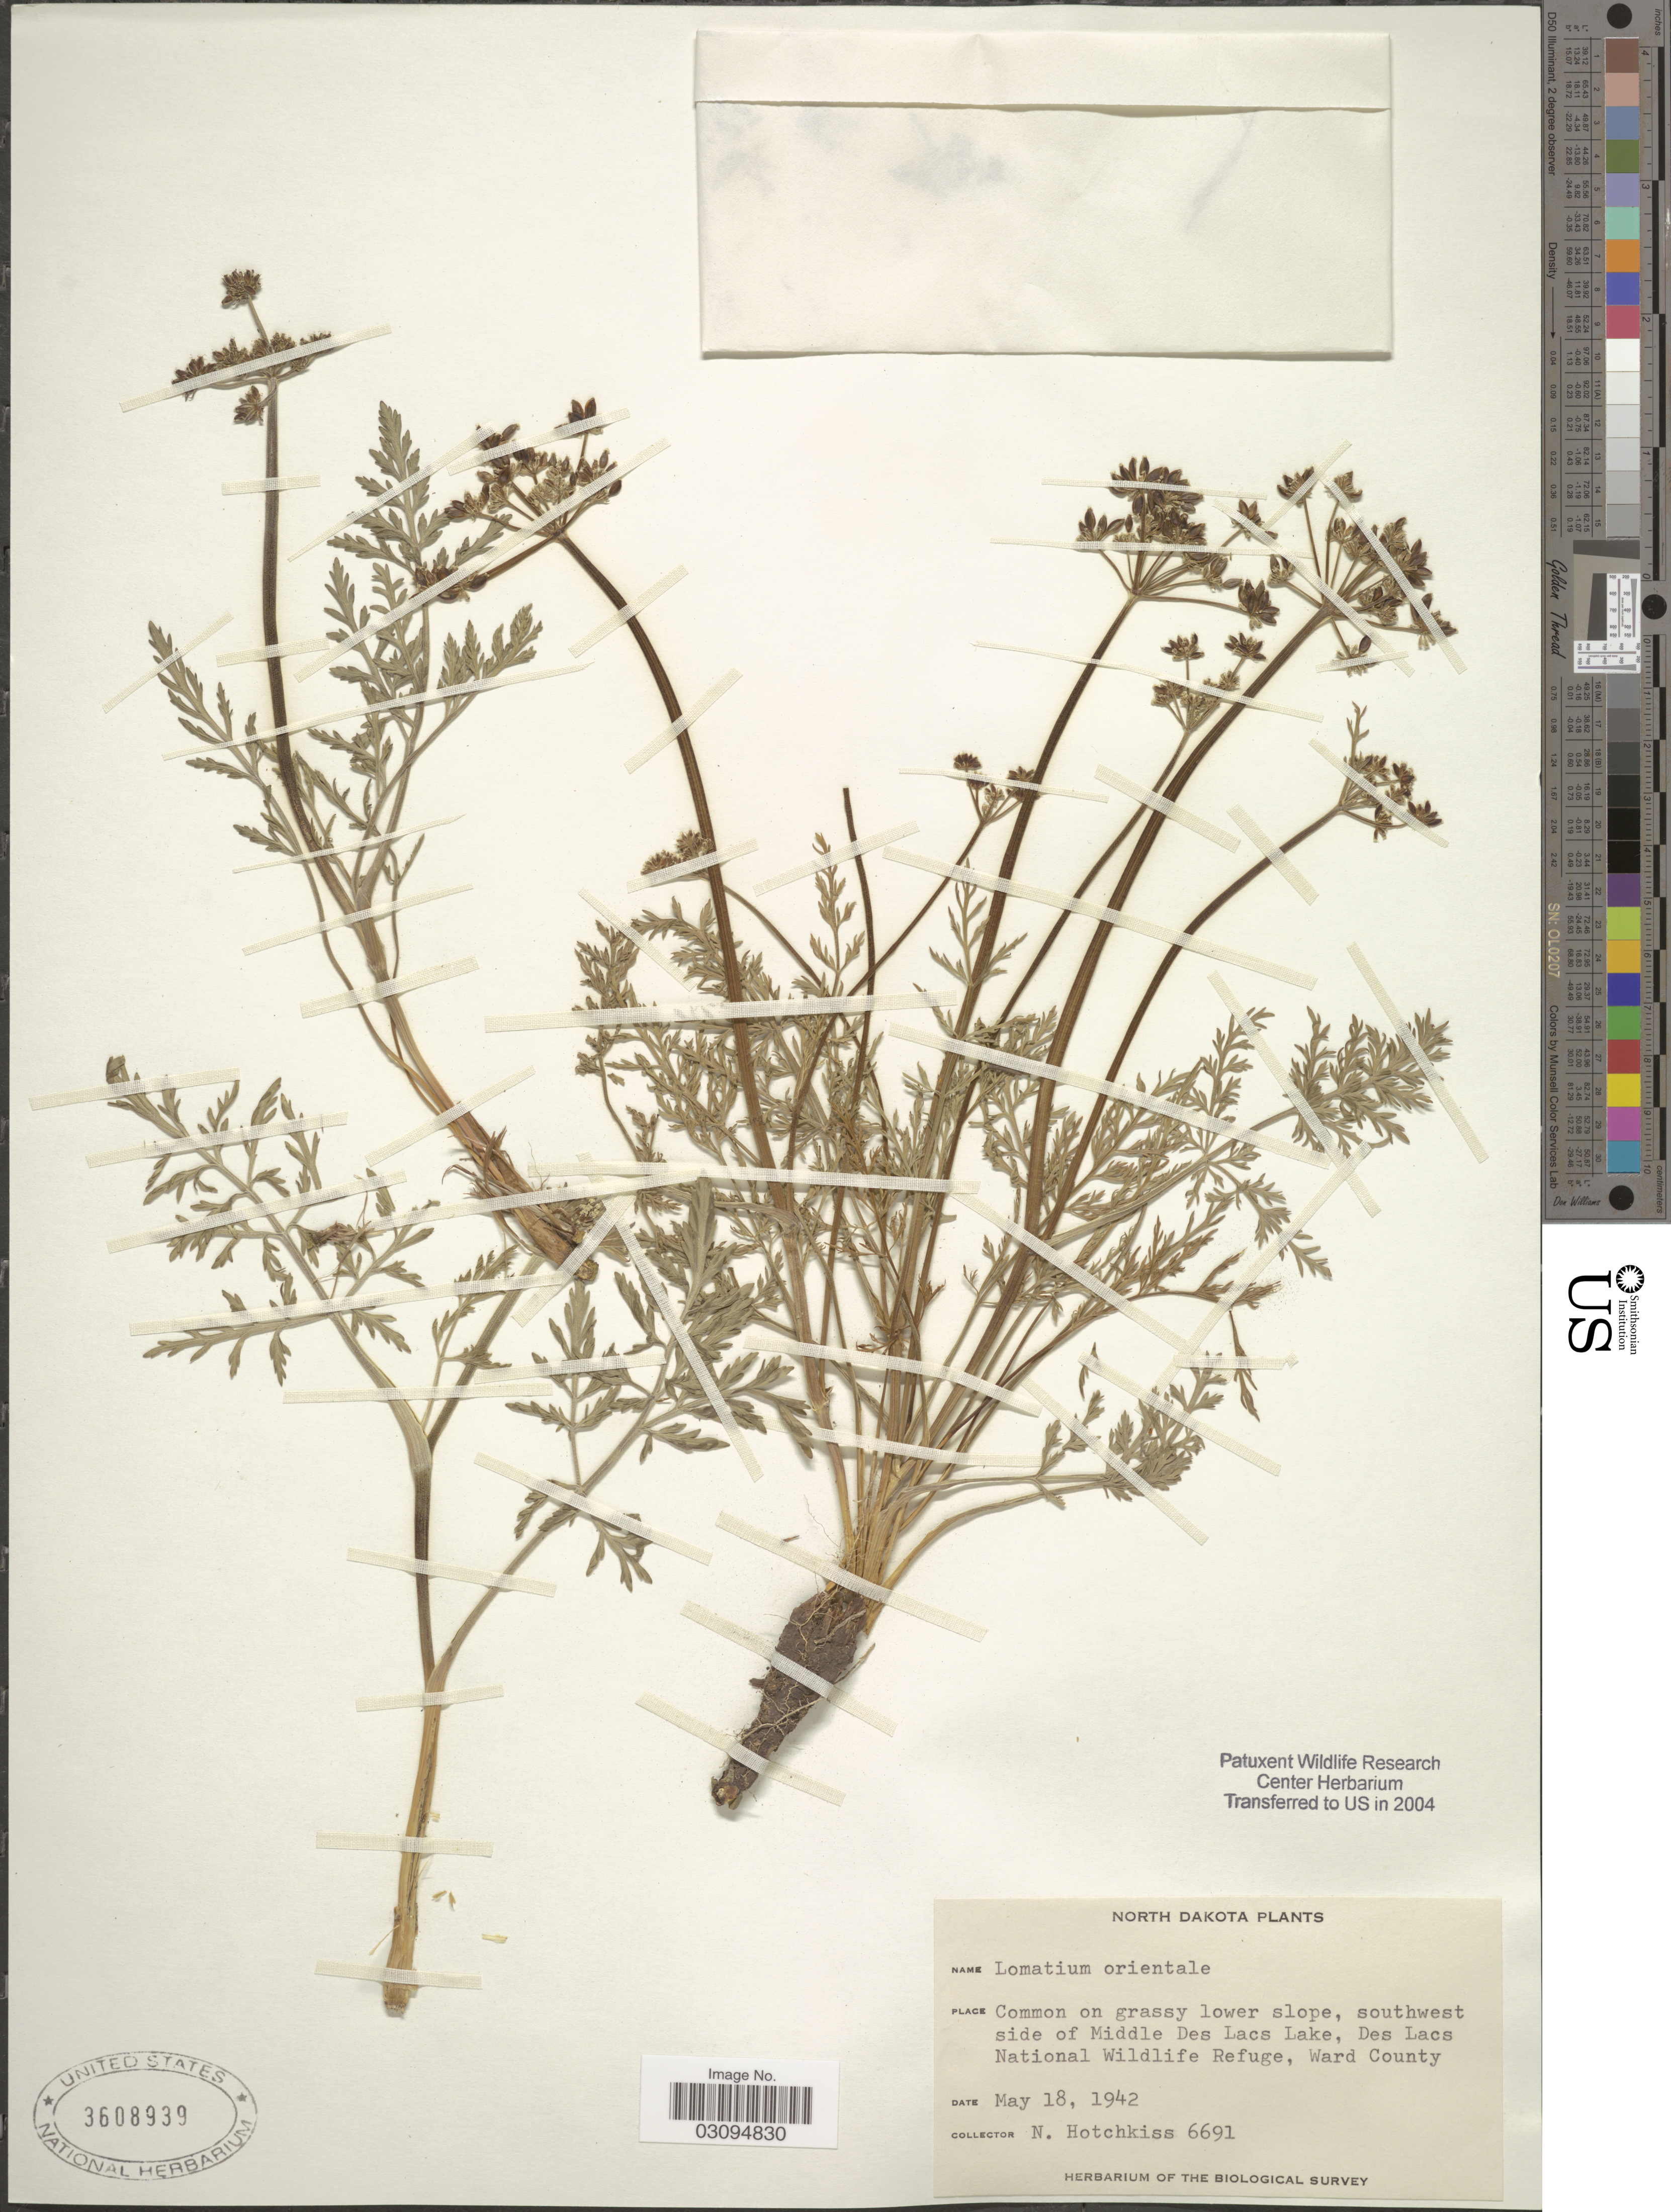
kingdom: Plantae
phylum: Tracheophyta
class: Magnoliopsida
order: Apiales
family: Apiaceae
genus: Lomatium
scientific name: Lomatium orientale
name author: J.M. Coult. & Rose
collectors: N. Hotchkiss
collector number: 6691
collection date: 1942-05-18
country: United States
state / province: North Dakota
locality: Common on grassy slope, southwest side of Middle Des Lacs, Des Lacs National Wildlife Refuge, Ward County.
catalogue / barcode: US 3608939